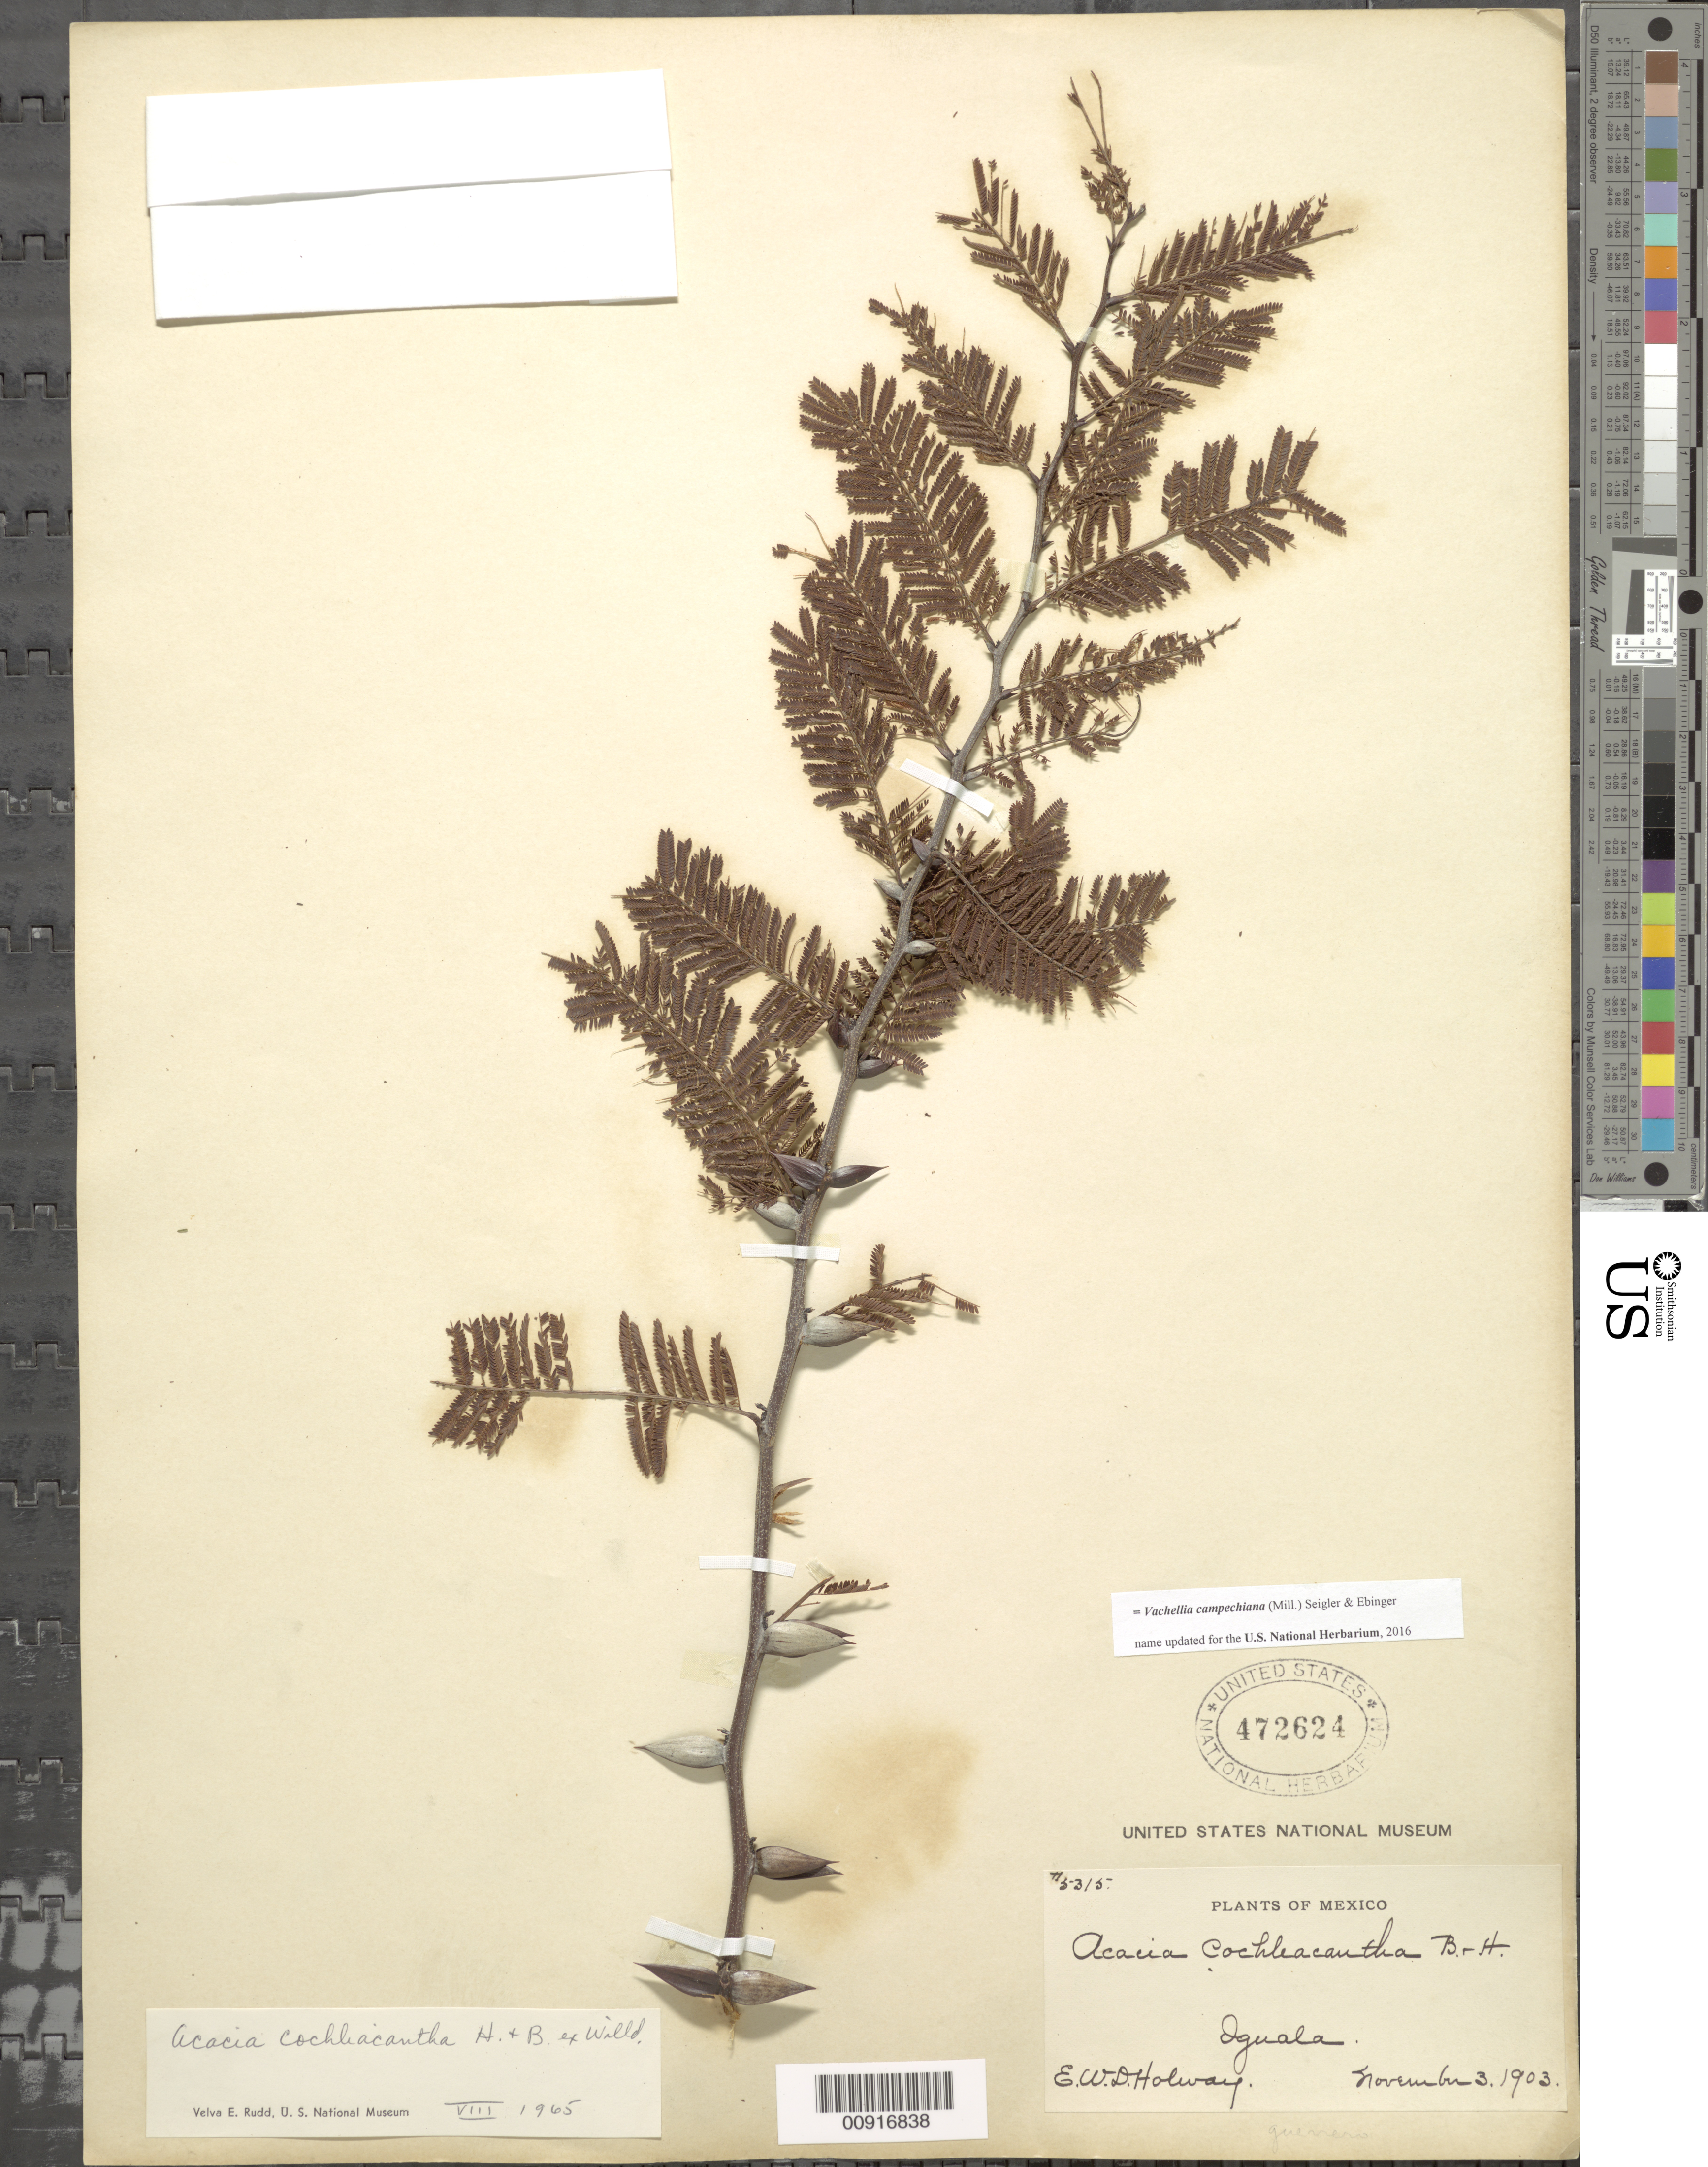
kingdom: Plantae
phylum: Tracheophyta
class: Magnoliopsida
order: Fabales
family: Fabaceae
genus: Vachellia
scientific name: Vachellia campechiana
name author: (Mill.) Seigler & Ebinger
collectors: E. W. D. Holway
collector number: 5315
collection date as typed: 03 Nov 1903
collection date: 1903-11-03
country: Mexico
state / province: Guerrero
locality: Iguala.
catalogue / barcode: US 472624